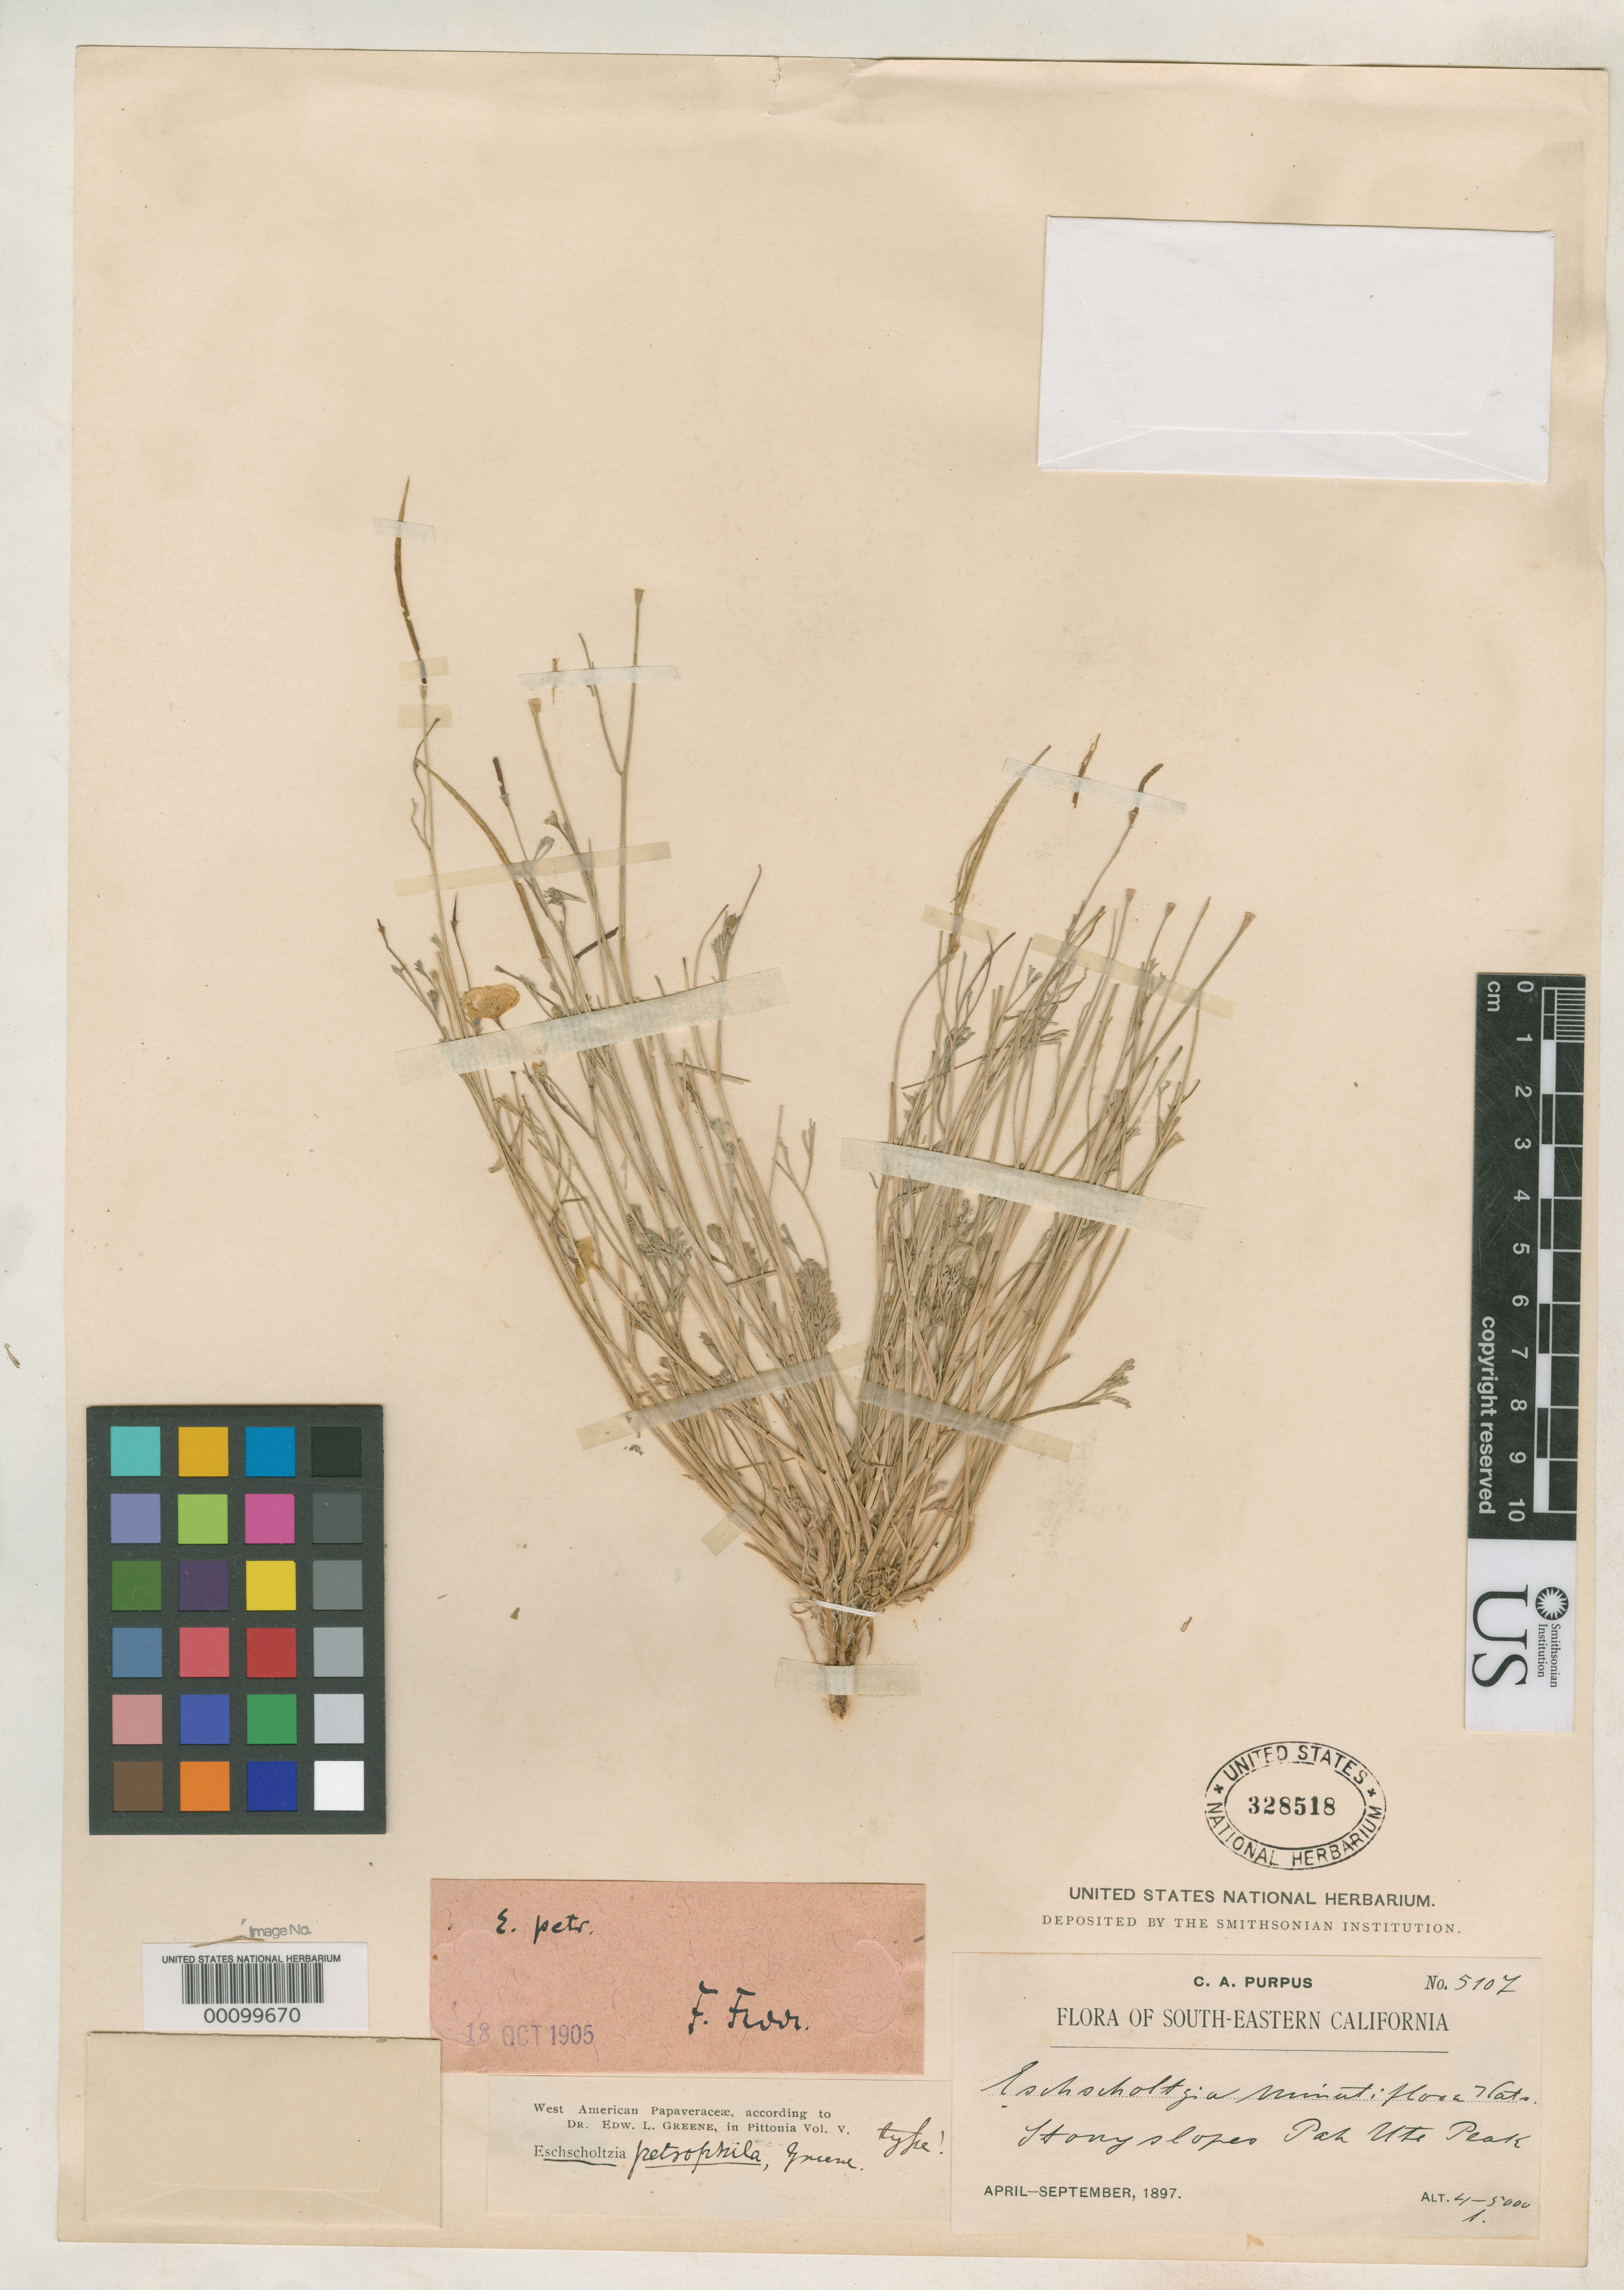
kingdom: Plantae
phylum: Tracheophyta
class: Magnoliopsida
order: Ranunculales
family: Papaveraceae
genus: Eschscholzia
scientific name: Eschscholzia petrophila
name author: Greene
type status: Holotype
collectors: C. A. Purpus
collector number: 5107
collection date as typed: Apr 1897 to -- --- 1897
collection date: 1897-04/1897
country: United States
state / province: California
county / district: Kern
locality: Pah-ute Peak.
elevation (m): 1219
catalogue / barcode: US 328518